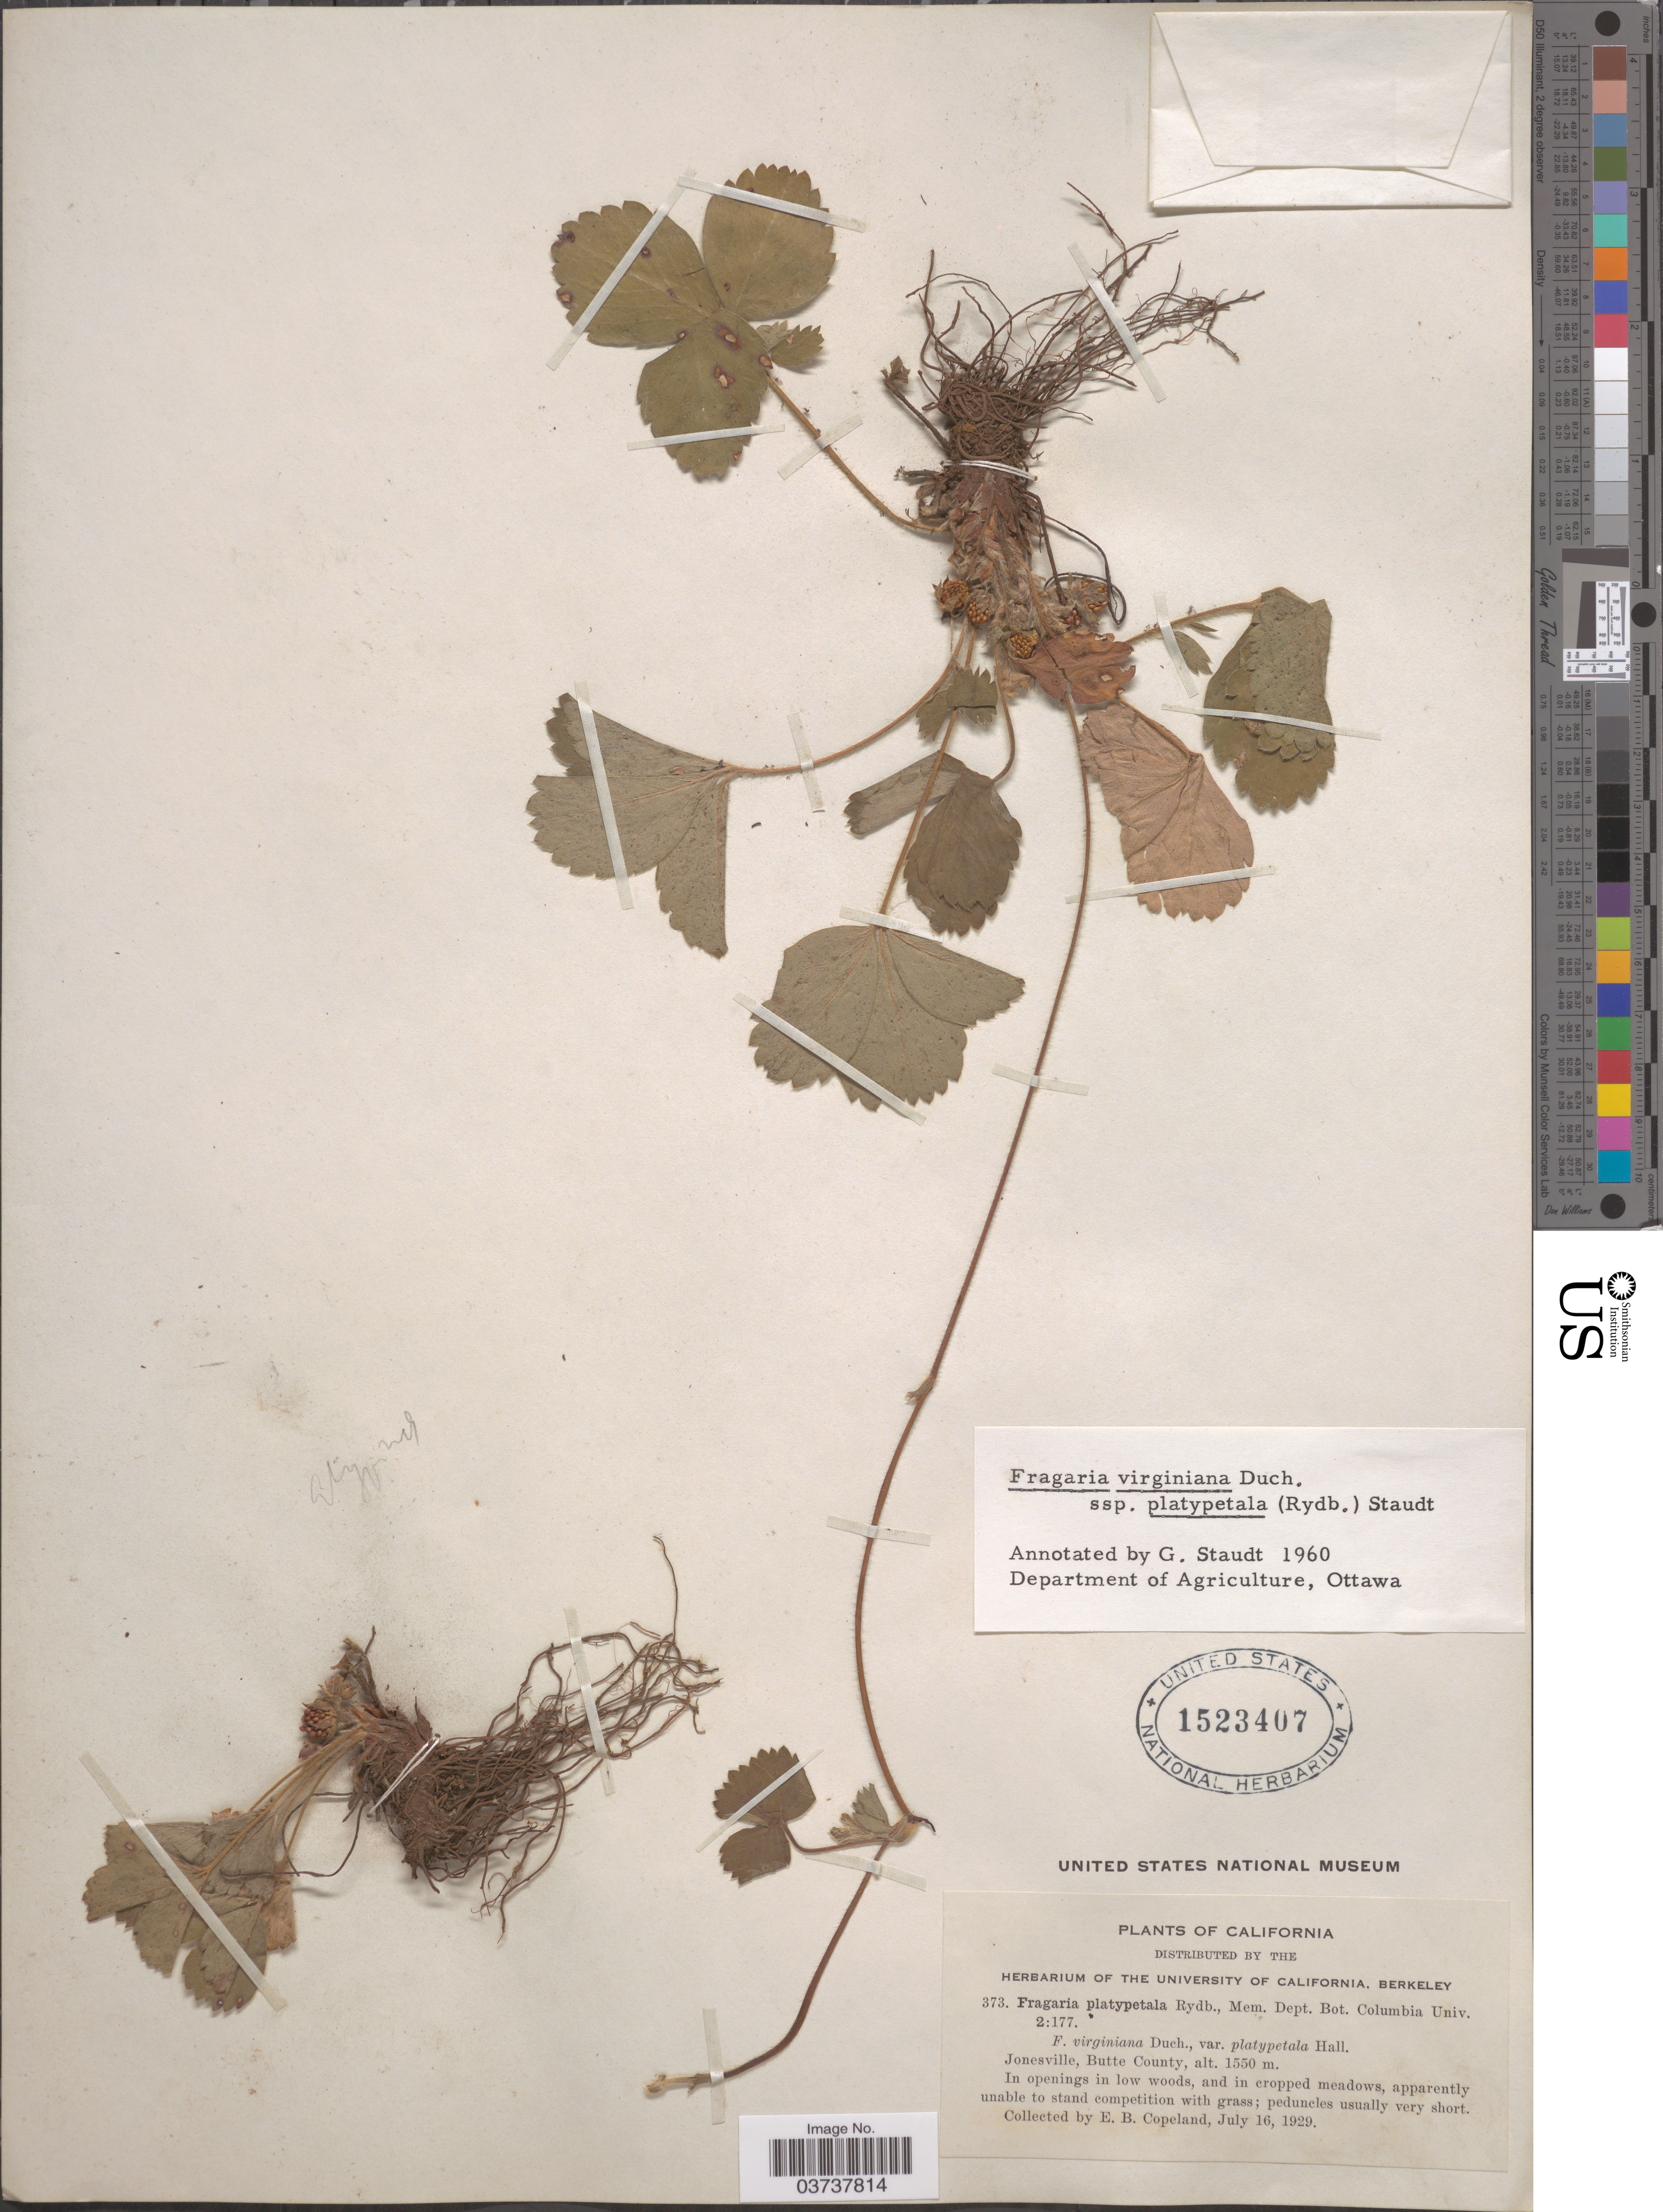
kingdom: Plantae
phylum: Tracheophyta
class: Magnoliopsida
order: Rosales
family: Rosaceae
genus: Fragaria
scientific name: Fragaria virginiana subsp. platypetala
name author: (Rydb.) Staudt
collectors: E. B. Copeland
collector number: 373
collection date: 1929-07-16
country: United States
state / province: California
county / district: Butte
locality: Jonesville, Butte County.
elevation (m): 1550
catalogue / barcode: US 1523407